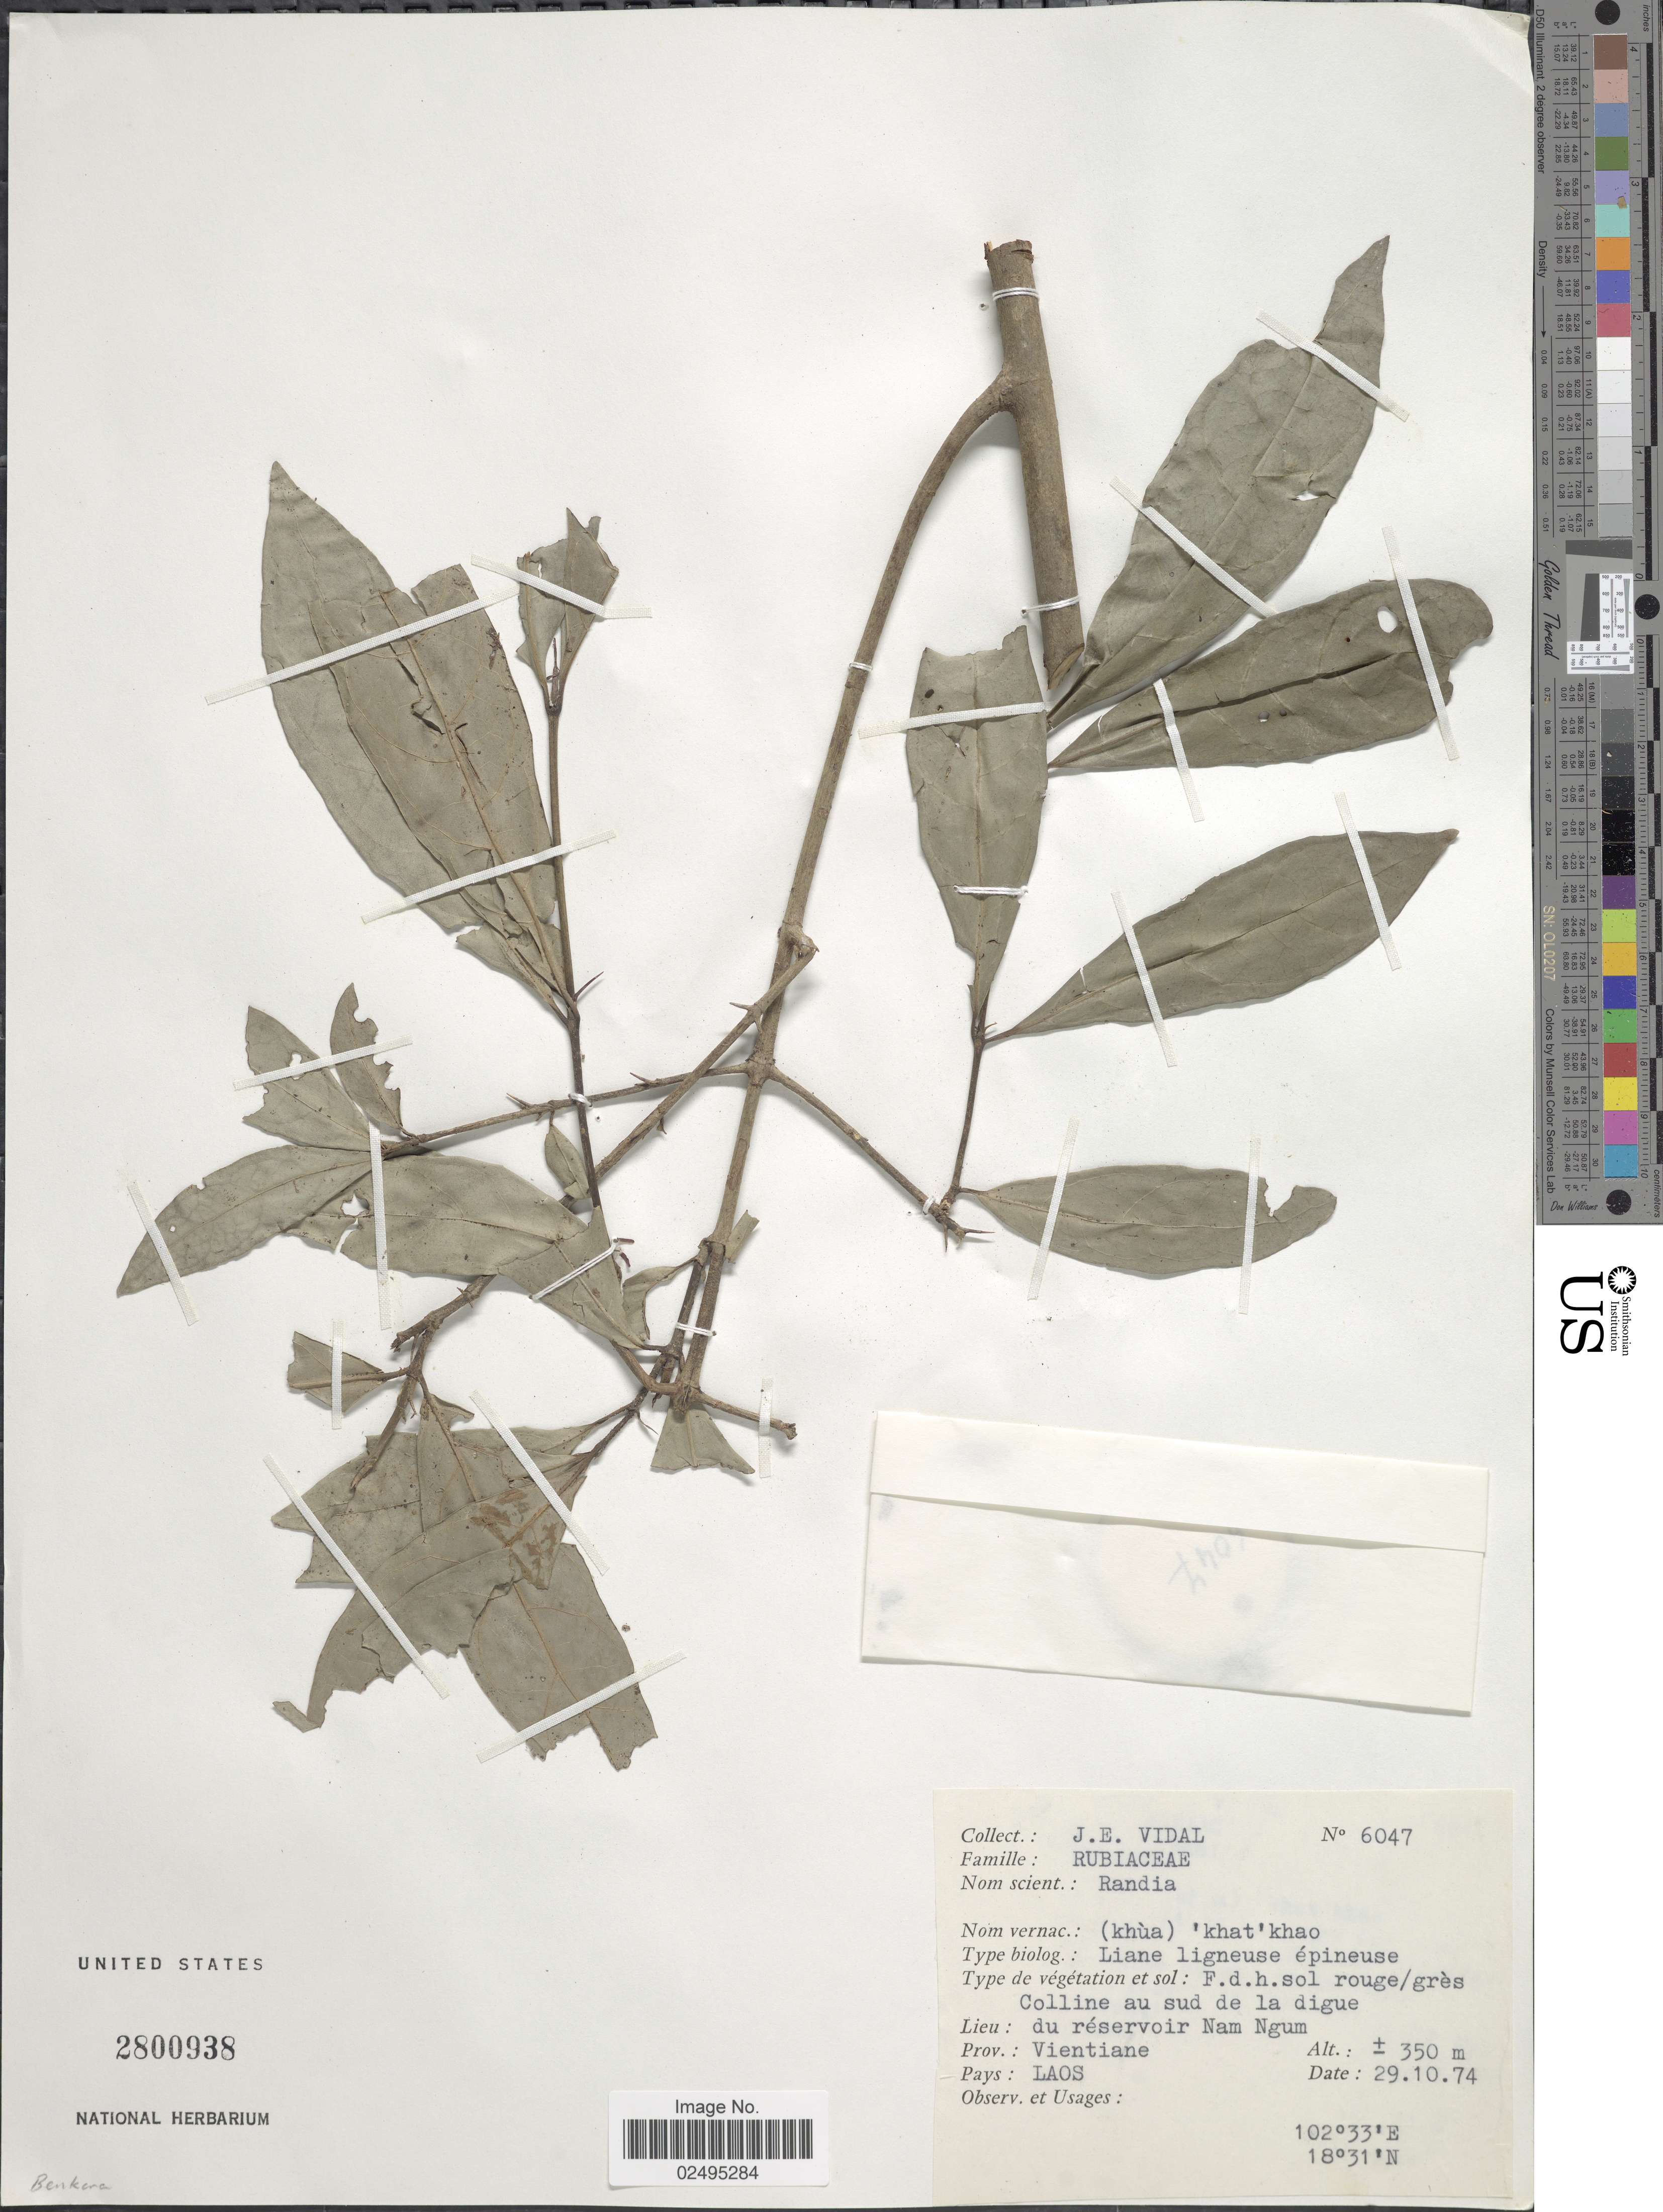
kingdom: Plantae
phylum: Tracheophyta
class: Magnoliopsida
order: Gentianales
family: Rubiaceae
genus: Randia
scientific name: Randia sp.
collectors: J. E. Vidal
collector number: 6047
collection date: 1974-10-29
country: Laos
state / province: Viangchan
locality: Prov.: Vientiane, Pays: Laos, Colline au sud de la digue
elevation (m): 350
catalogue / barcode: US 2800938